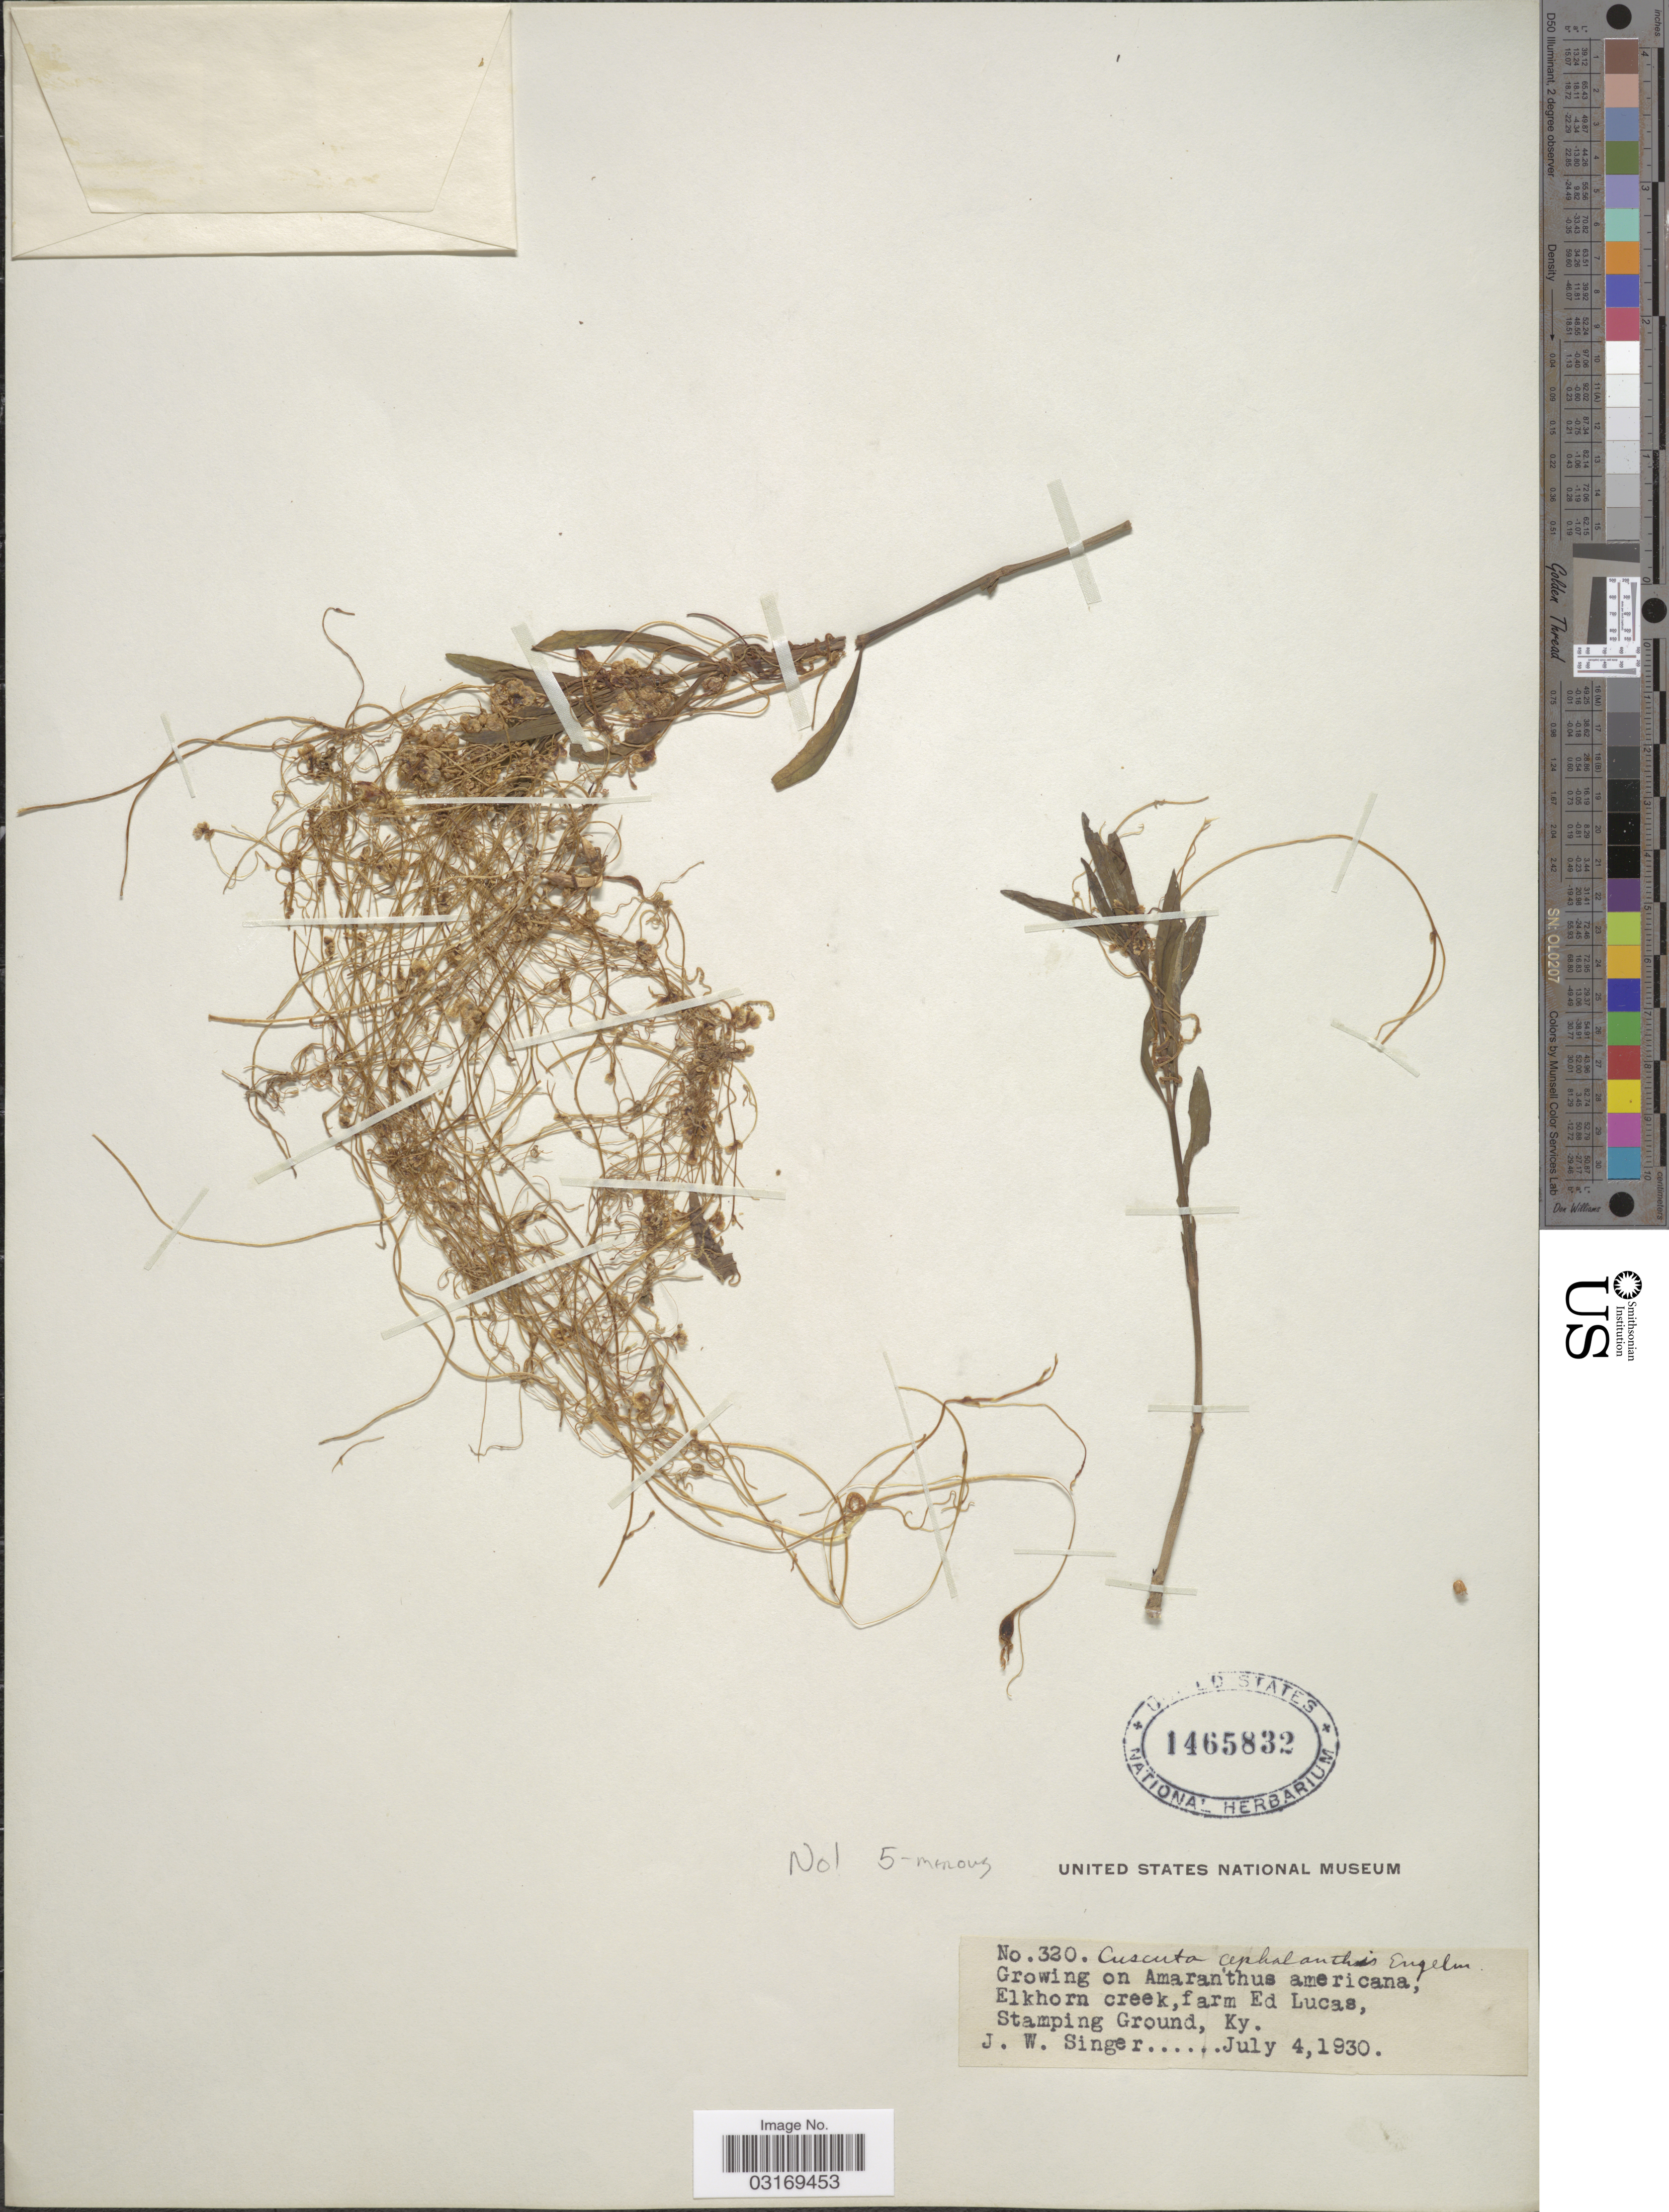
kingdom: Plantae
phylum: Tracheophyta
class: Magnoliopsida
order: Solanales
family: Convolvulaceae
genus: Cuscuta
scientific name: Cuscuta cephalanthi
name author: Engelm.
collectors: J. EW. Singer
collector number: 320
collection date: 1930-07-04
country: United States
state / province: Kentucky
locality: Elkhorn creek, farm Ed Lucas, Stamping Ground.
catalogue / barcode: US 1465832